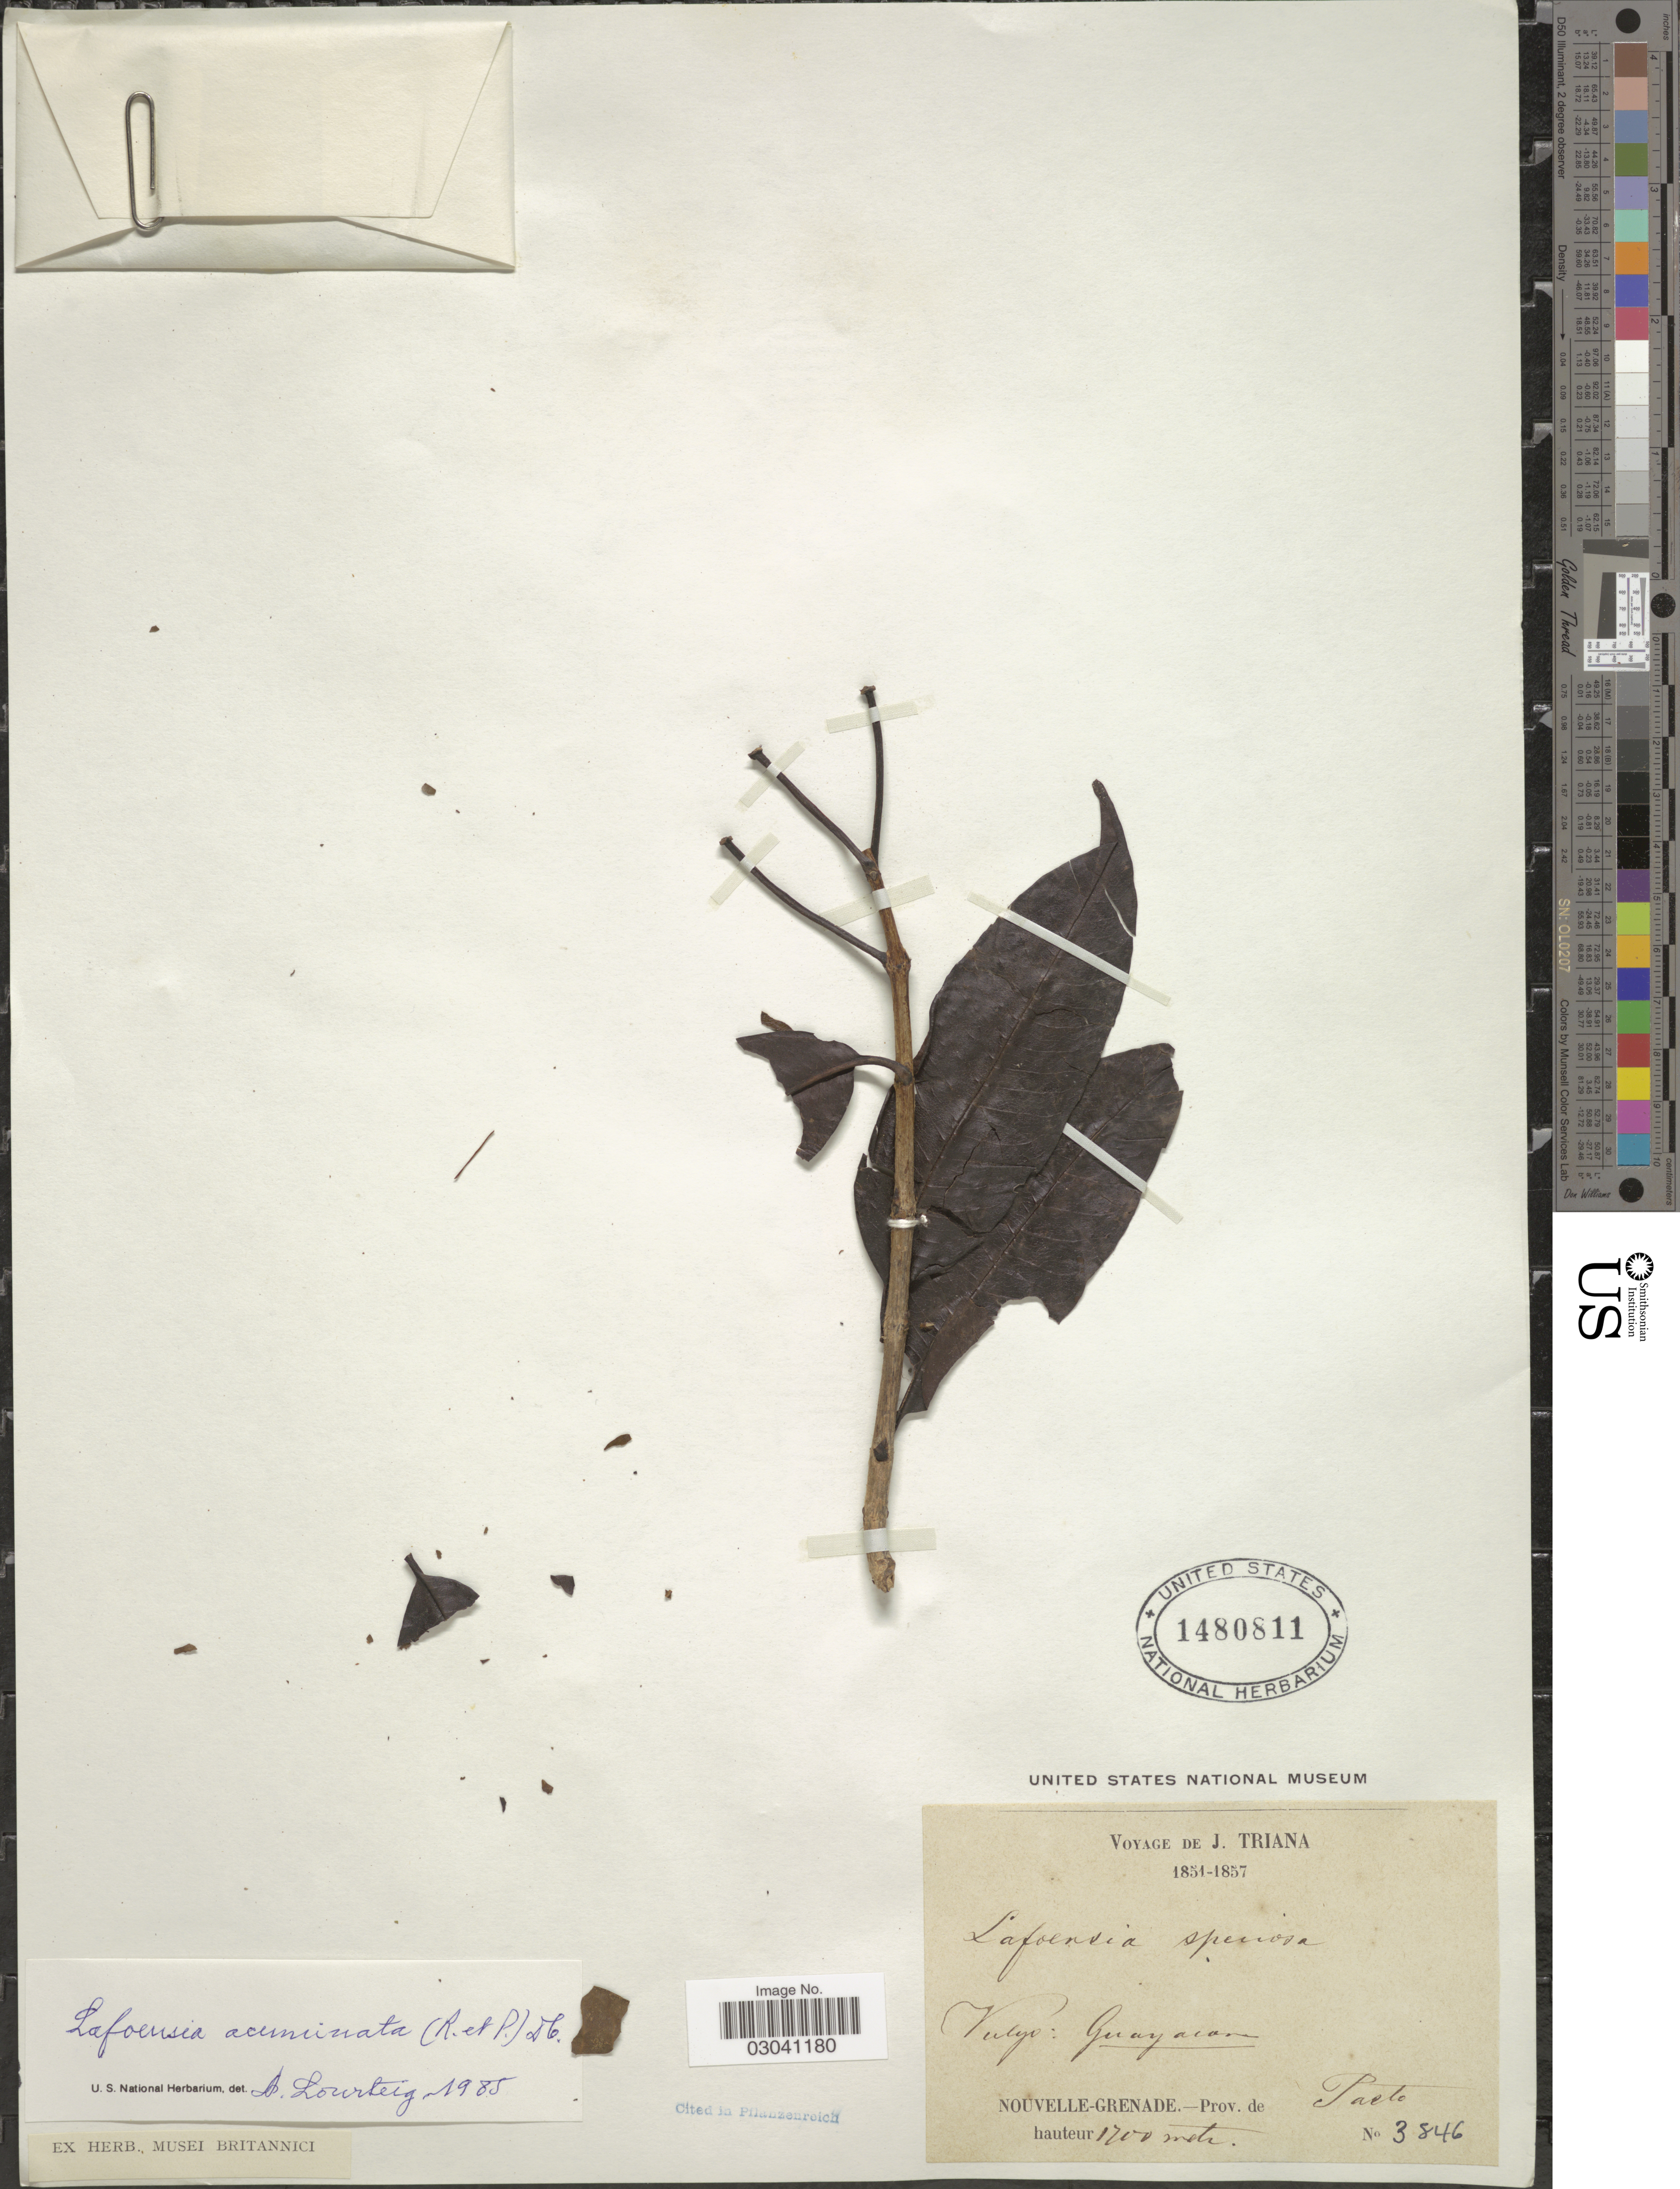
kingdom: Plantae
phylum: Tracheophyta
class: Magnoliopsida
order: Myrtales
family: Lythraceae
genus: Lafoensia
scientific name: Lafoensia acuminata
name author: (Ruiz & Pav.) DC.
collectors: J. Triana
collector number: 3846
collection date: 1851/1857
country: Colombia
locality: Vulgo: Guayacan, Nouvelle-Grenade. - Prov. de Pasto.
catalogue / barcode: US 1480811